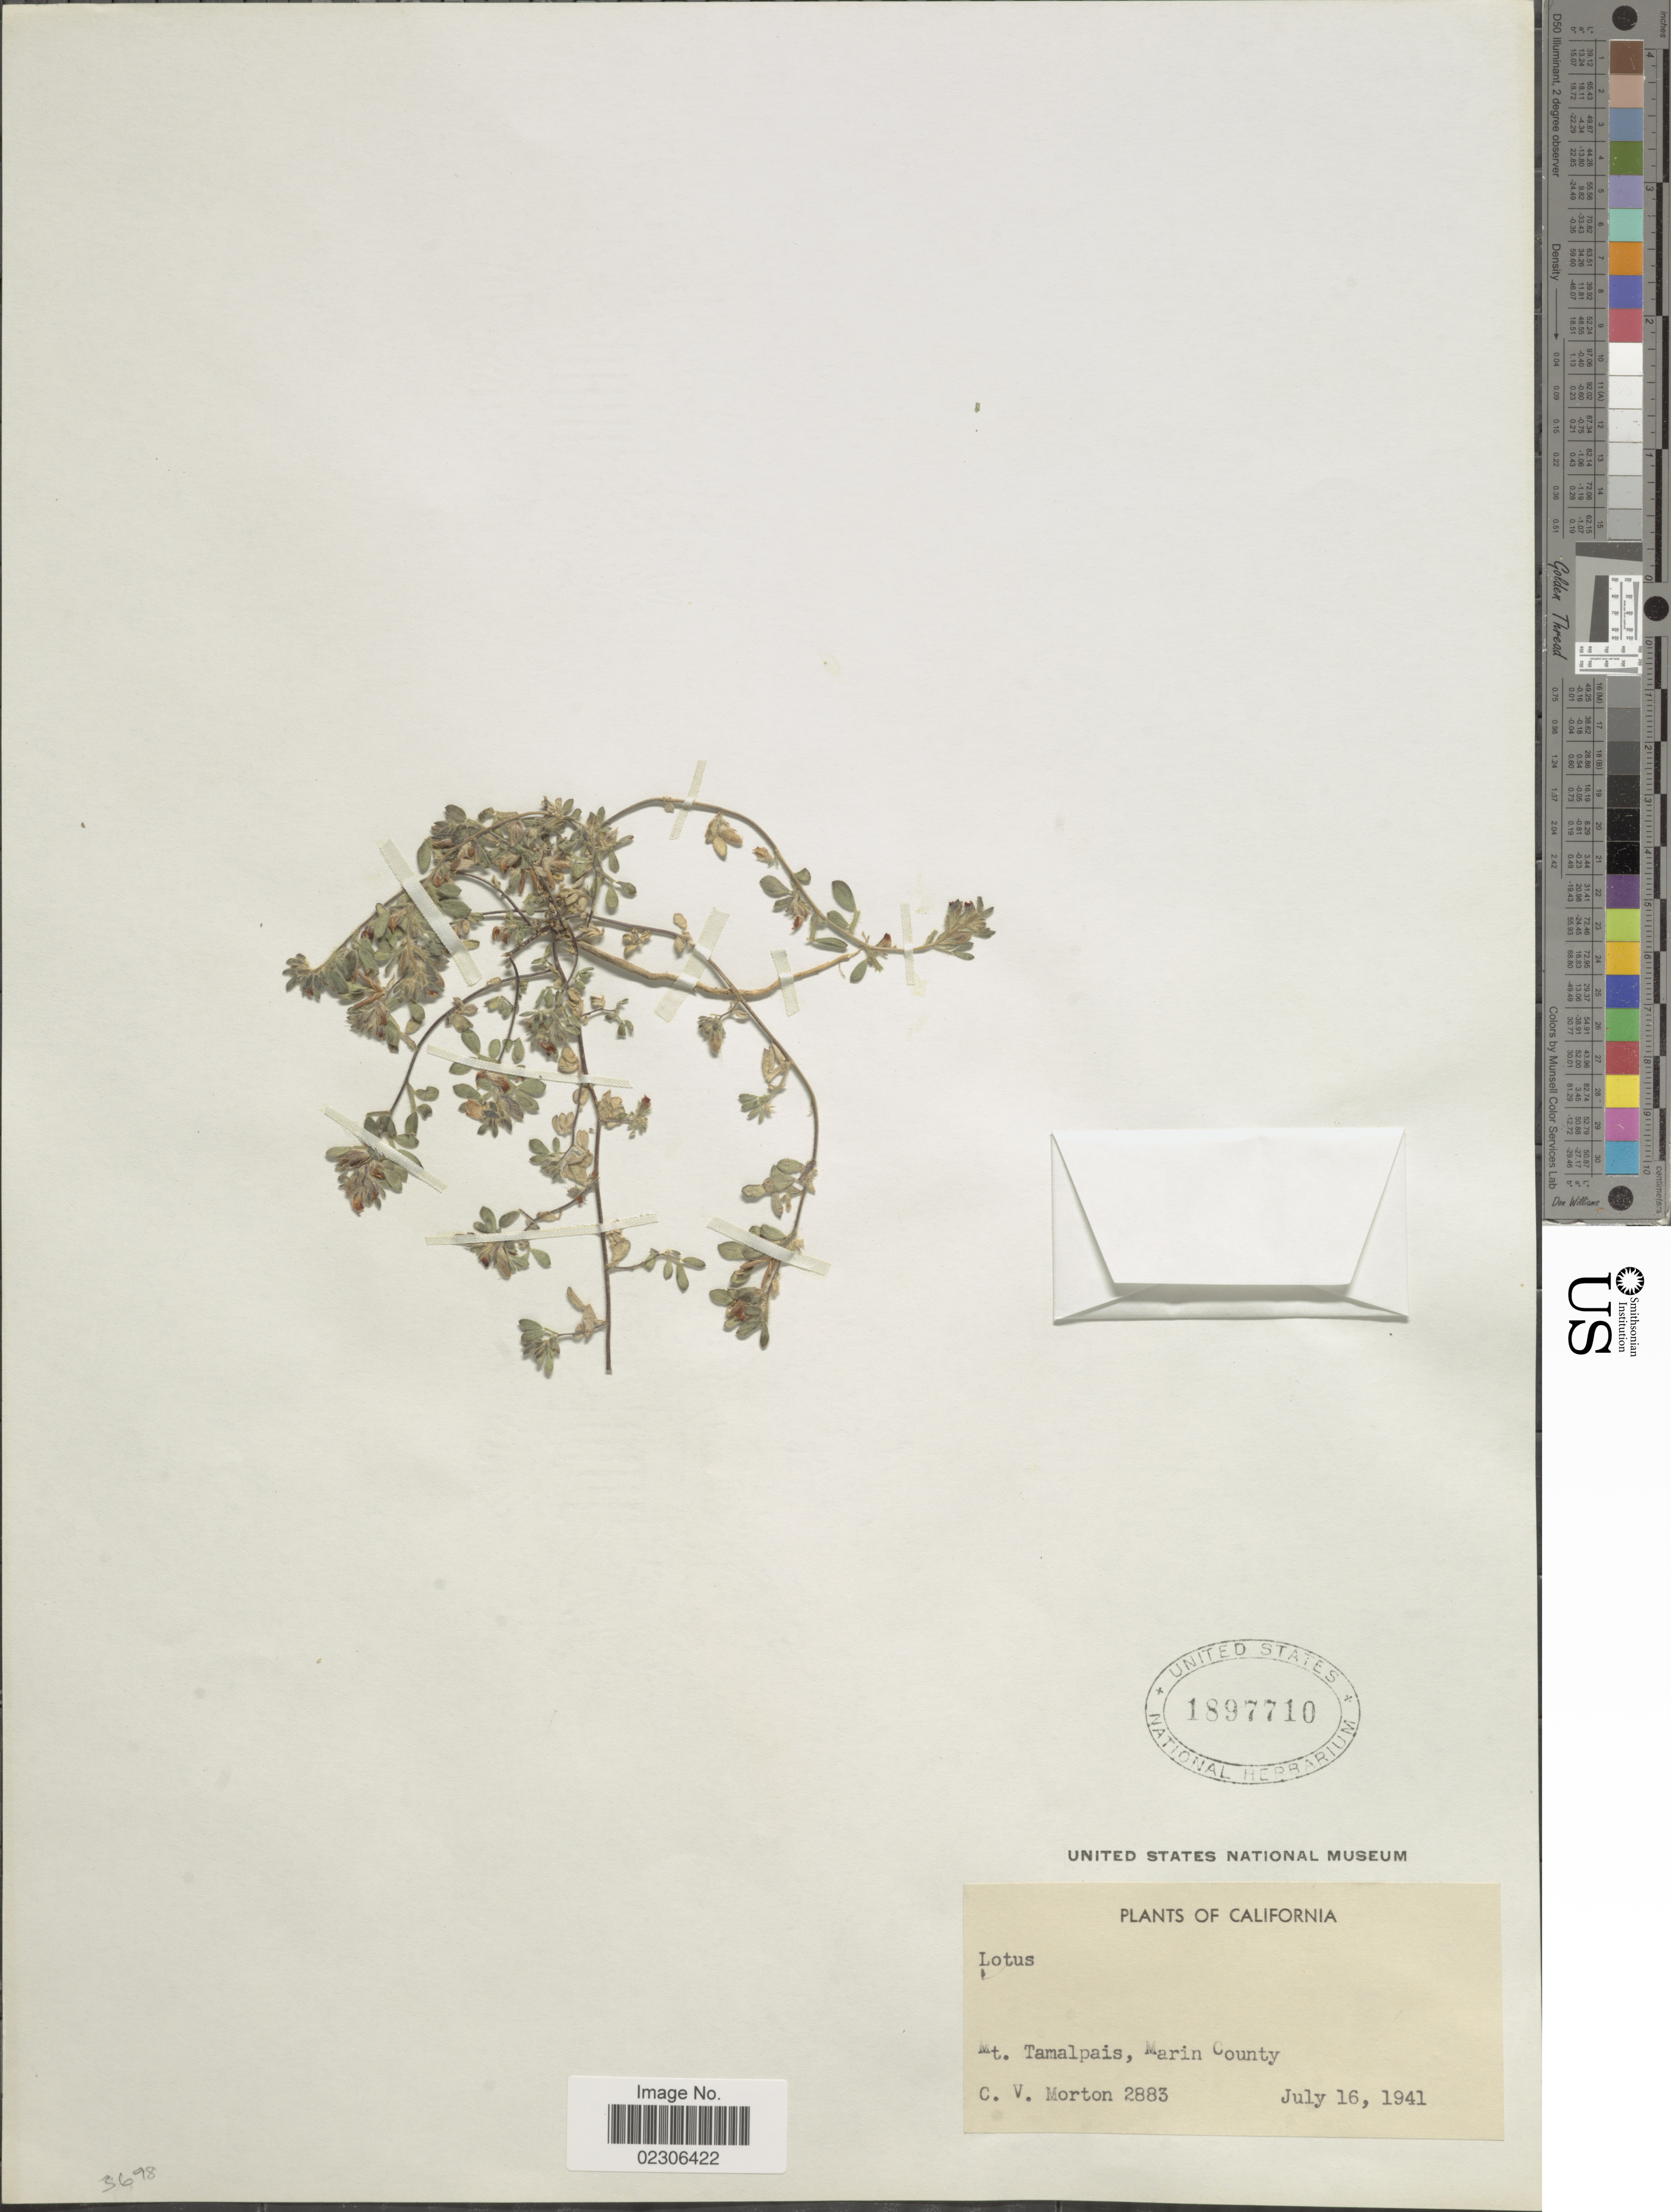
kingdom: Plantae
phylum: Tracheophyta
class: Magnoliopsida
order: Fabales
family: Fabaceae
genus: Lotus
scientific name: Lotus sp.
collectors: C. V. Morton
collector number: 2883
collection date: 1941-07-16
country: United States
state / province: California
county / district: Marin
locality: Mt. Tamalpais, Marin County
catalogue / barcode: US 1897710